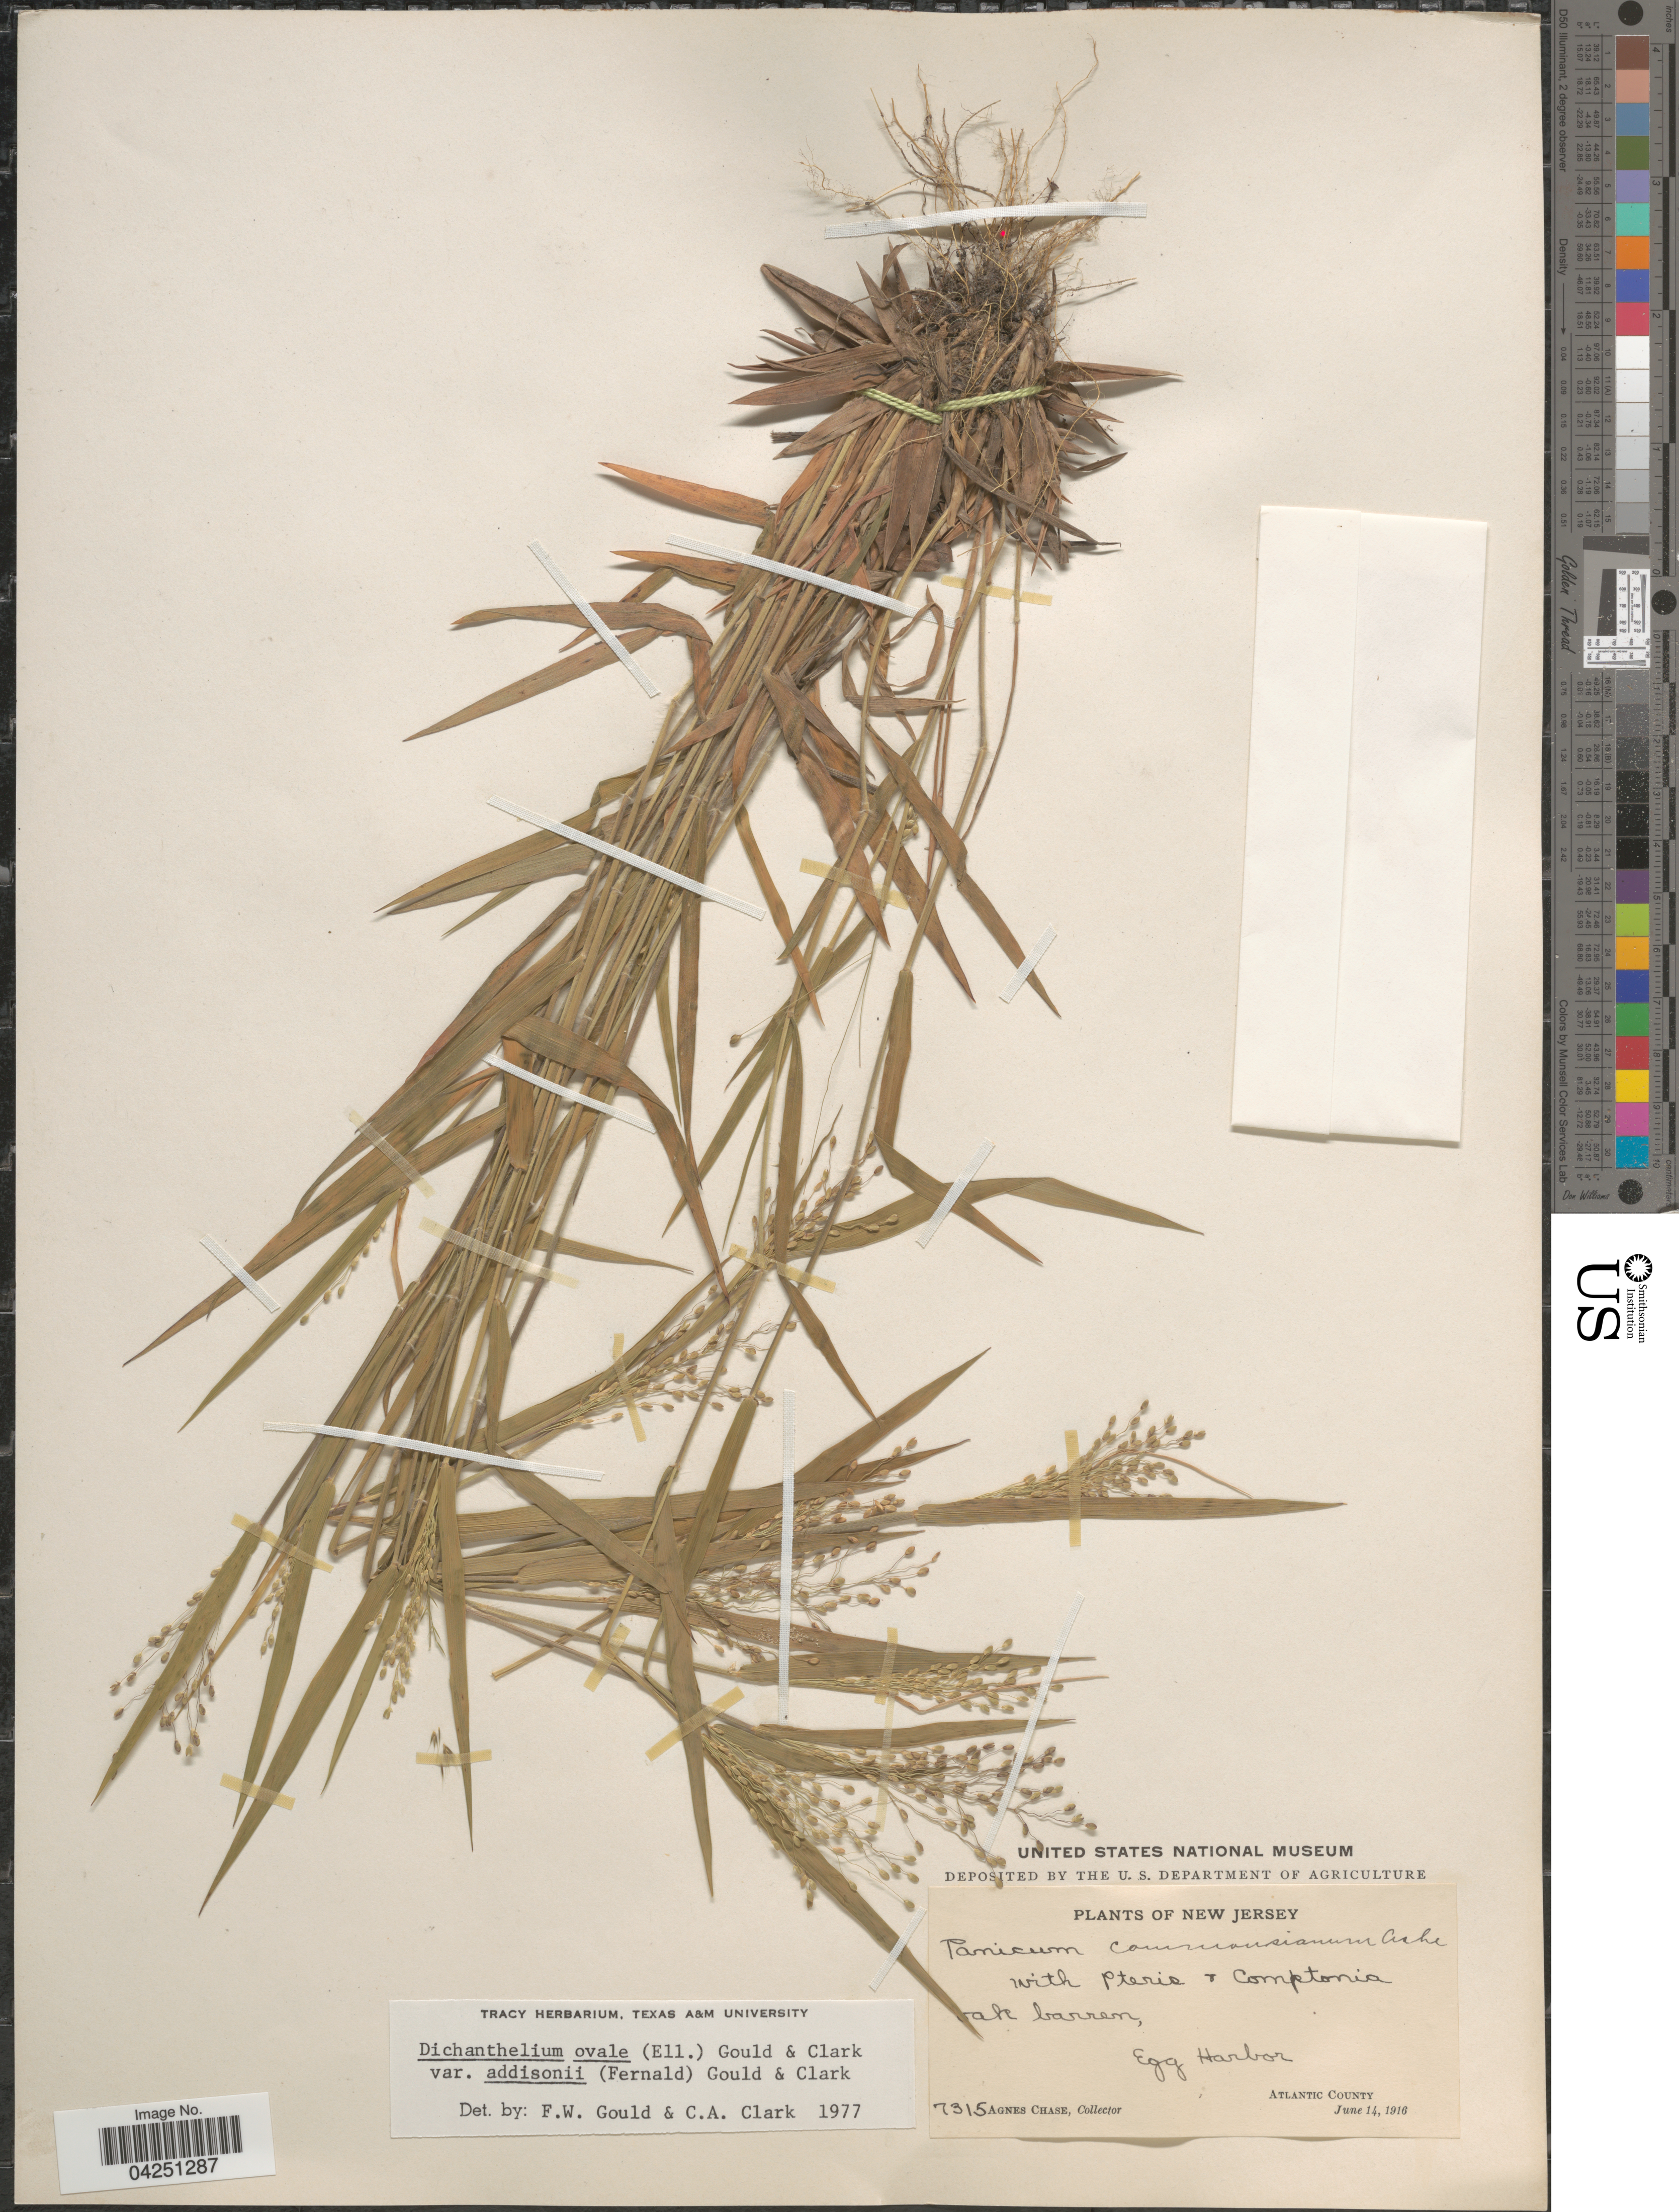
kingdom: Plantae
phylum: Tracheophyta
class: Liliopsida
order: Poales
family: Poaceae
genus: Dichanthelium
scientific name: Dichanthelium acuminatum var. acuminatum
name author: (Sw.) Gould & C.A. Clark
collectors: A. Chase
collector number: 7315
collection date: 1916-06-14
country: United States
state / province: New Jersey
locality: Egg Harbor. Atlantic County.